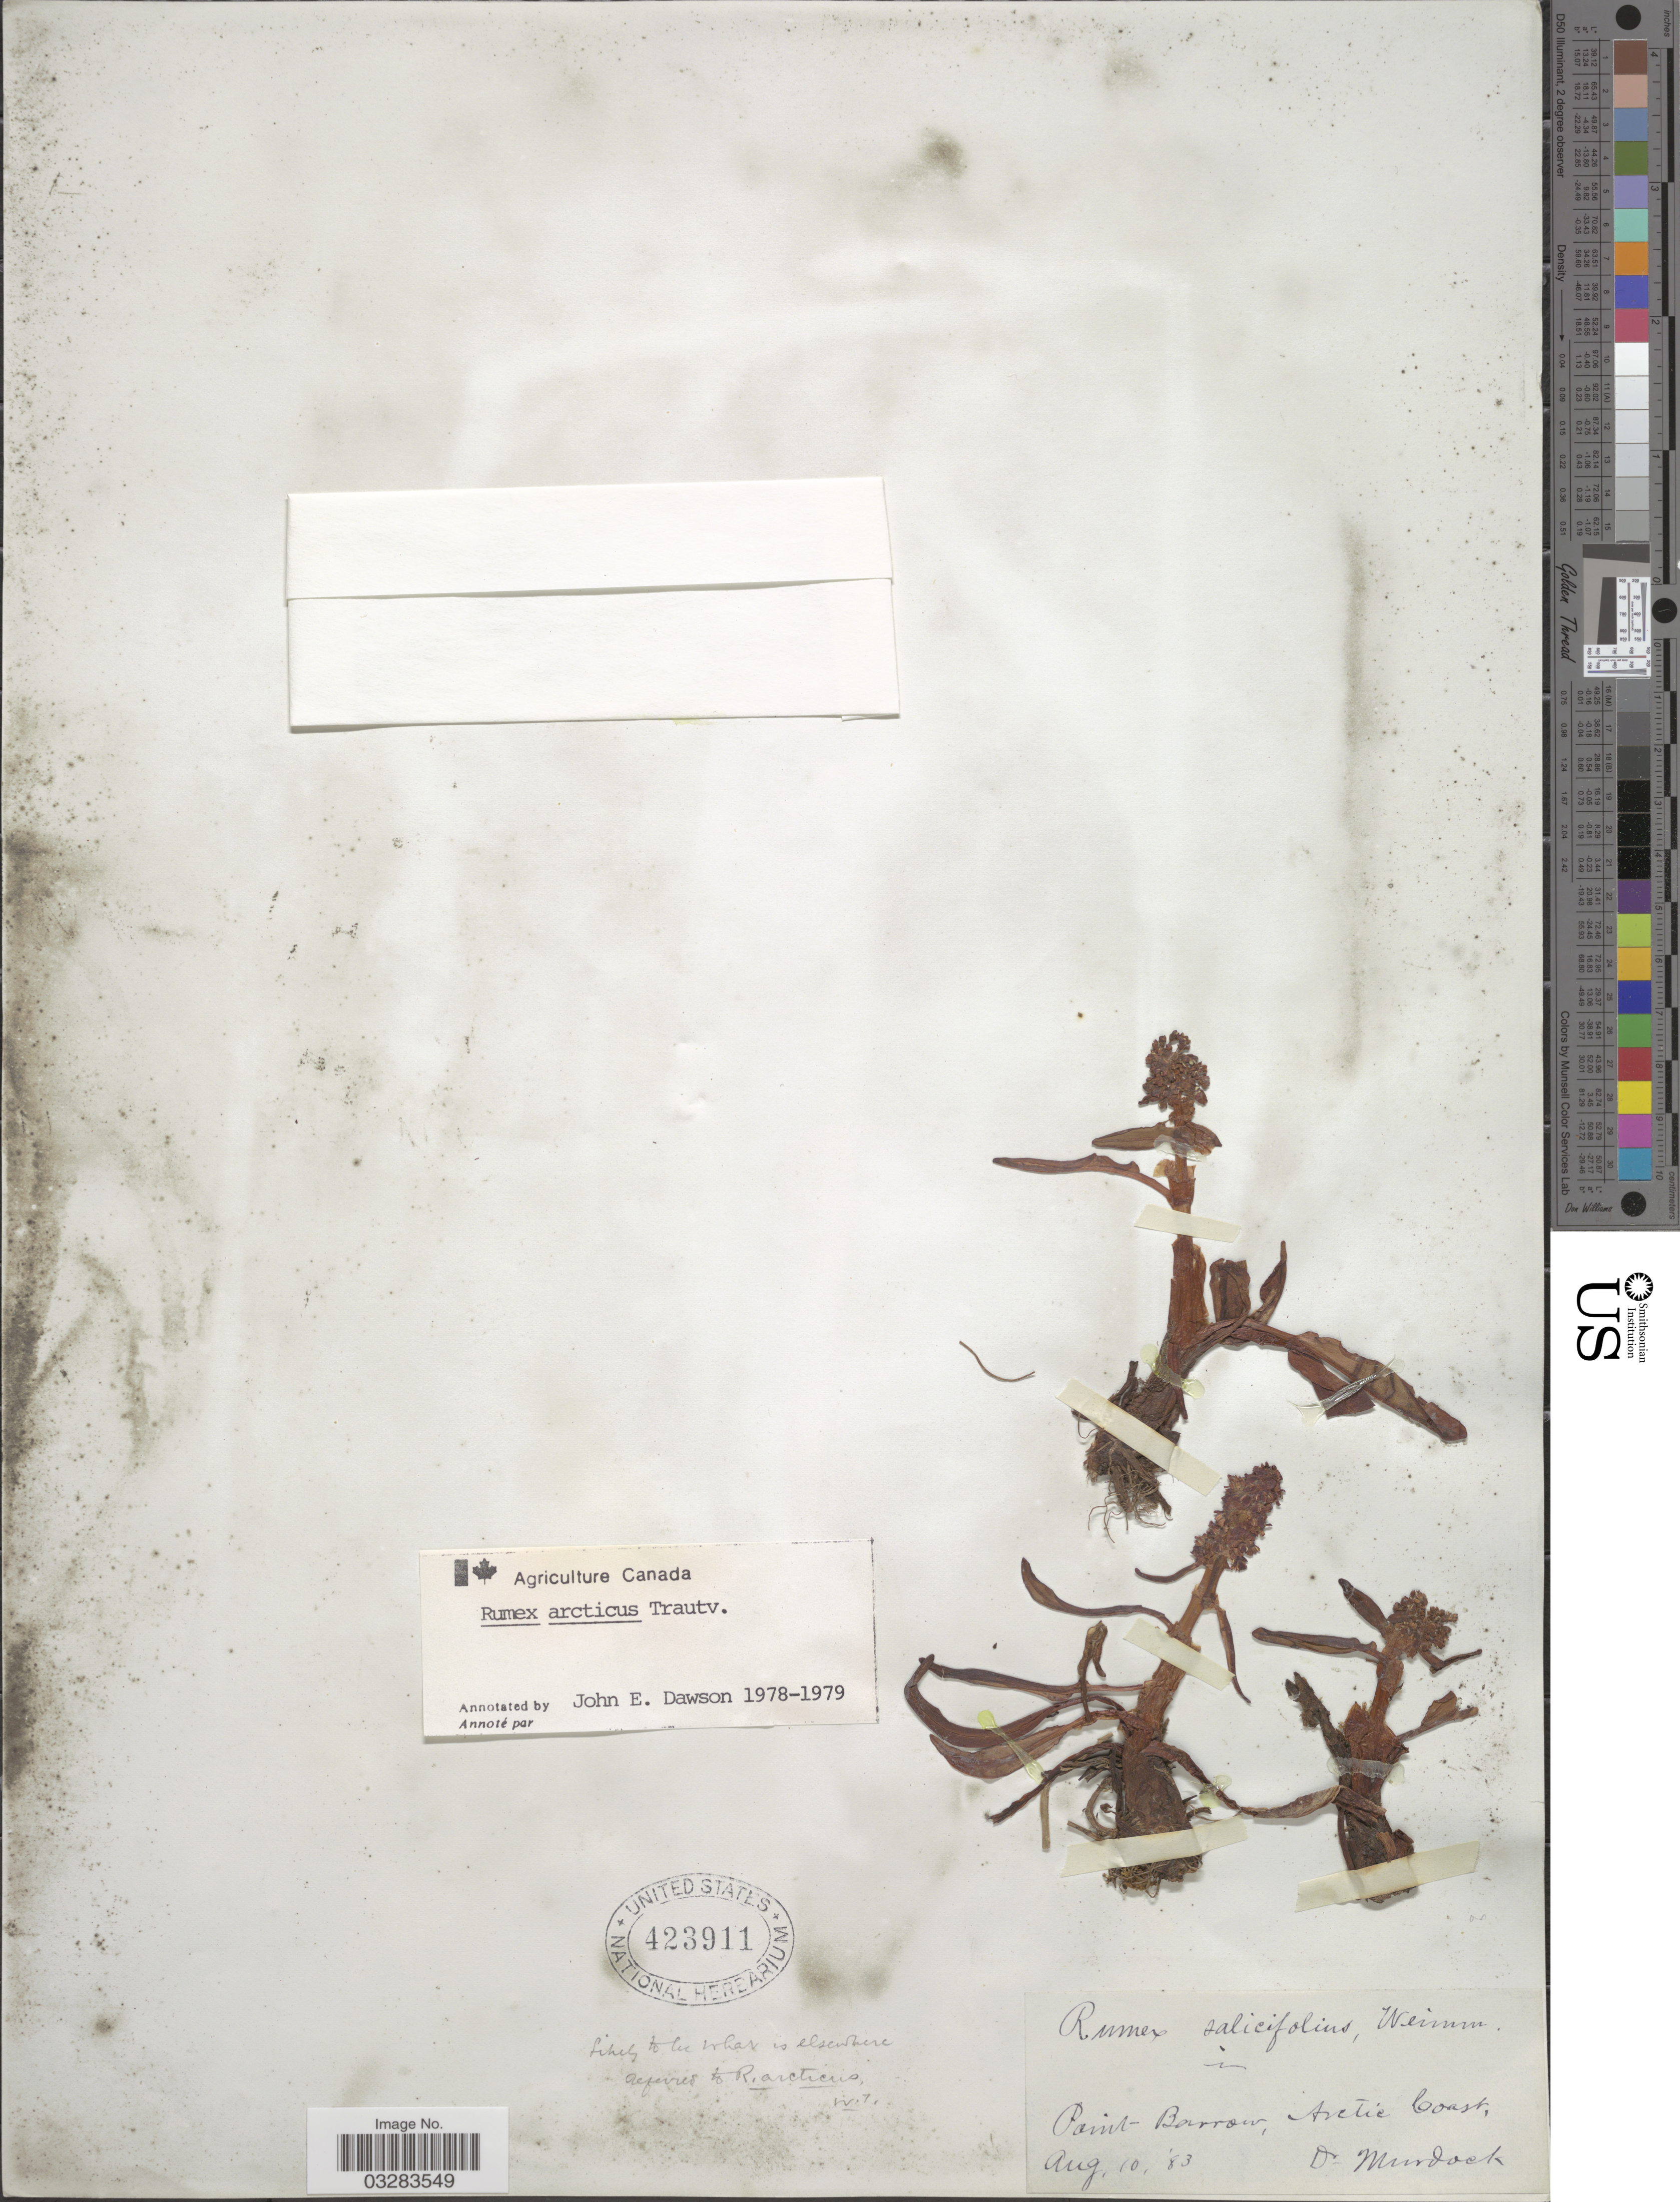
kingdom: Plantae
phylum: Tracheophyta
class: Magnoliopsida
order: Caryophyllales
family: Polygonaceae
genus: Rumex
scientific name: Rumex arcticus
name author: Trautv.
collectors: -. Murdock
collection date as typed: Transcribed d/m/y: 10/8/83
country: United States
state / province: Alaska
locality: Point- Barrow, Arctic Coast.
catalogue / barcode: US 423911